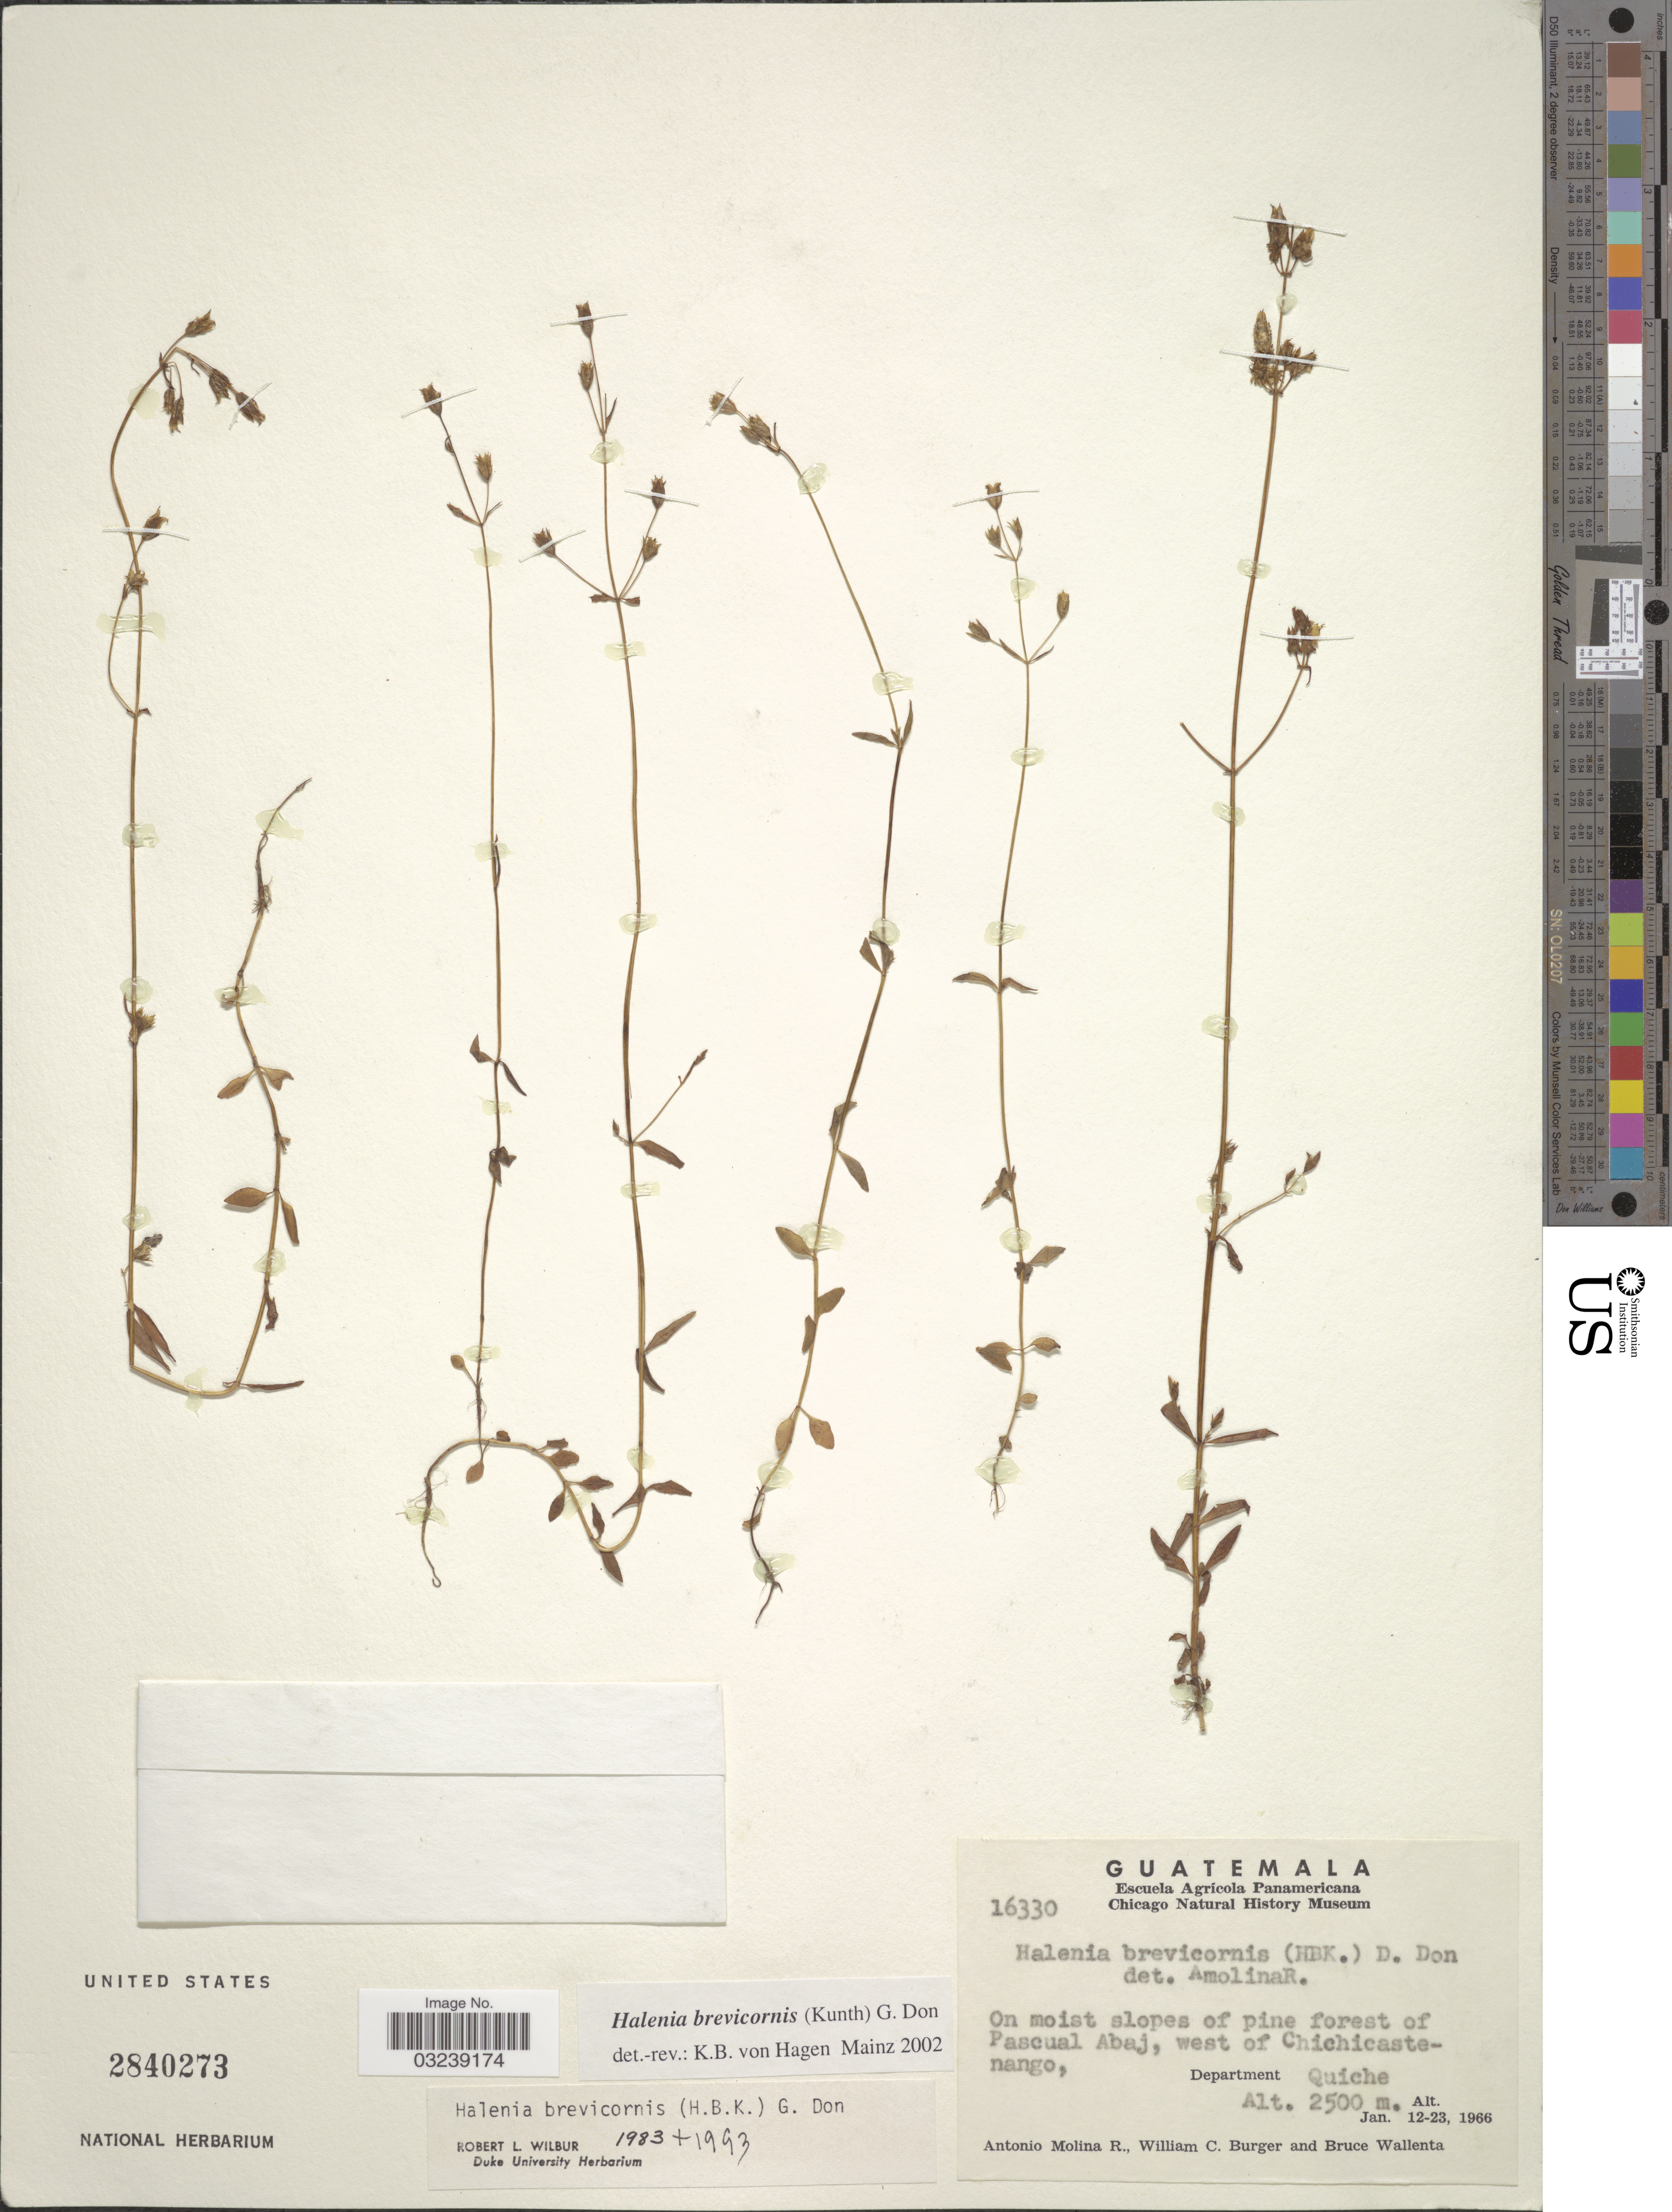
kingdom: Plantae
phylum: Tracheophyta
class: Magnoliopsida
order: Gentianales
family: Gentianaceae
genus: Halenia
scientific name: Halenia brevicornis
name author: (Kunth) G. Don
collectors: A. Molina R., W. Burger & B. Wallenta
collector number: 16330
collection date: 1966-01-12/1966-01-23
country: Guatemala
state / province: El Quiché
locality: On moist slopes of pine forest of Pascual Abaj, west of Chichicastenango, Department Quiche.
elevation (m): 2500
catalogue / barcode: US 2840273